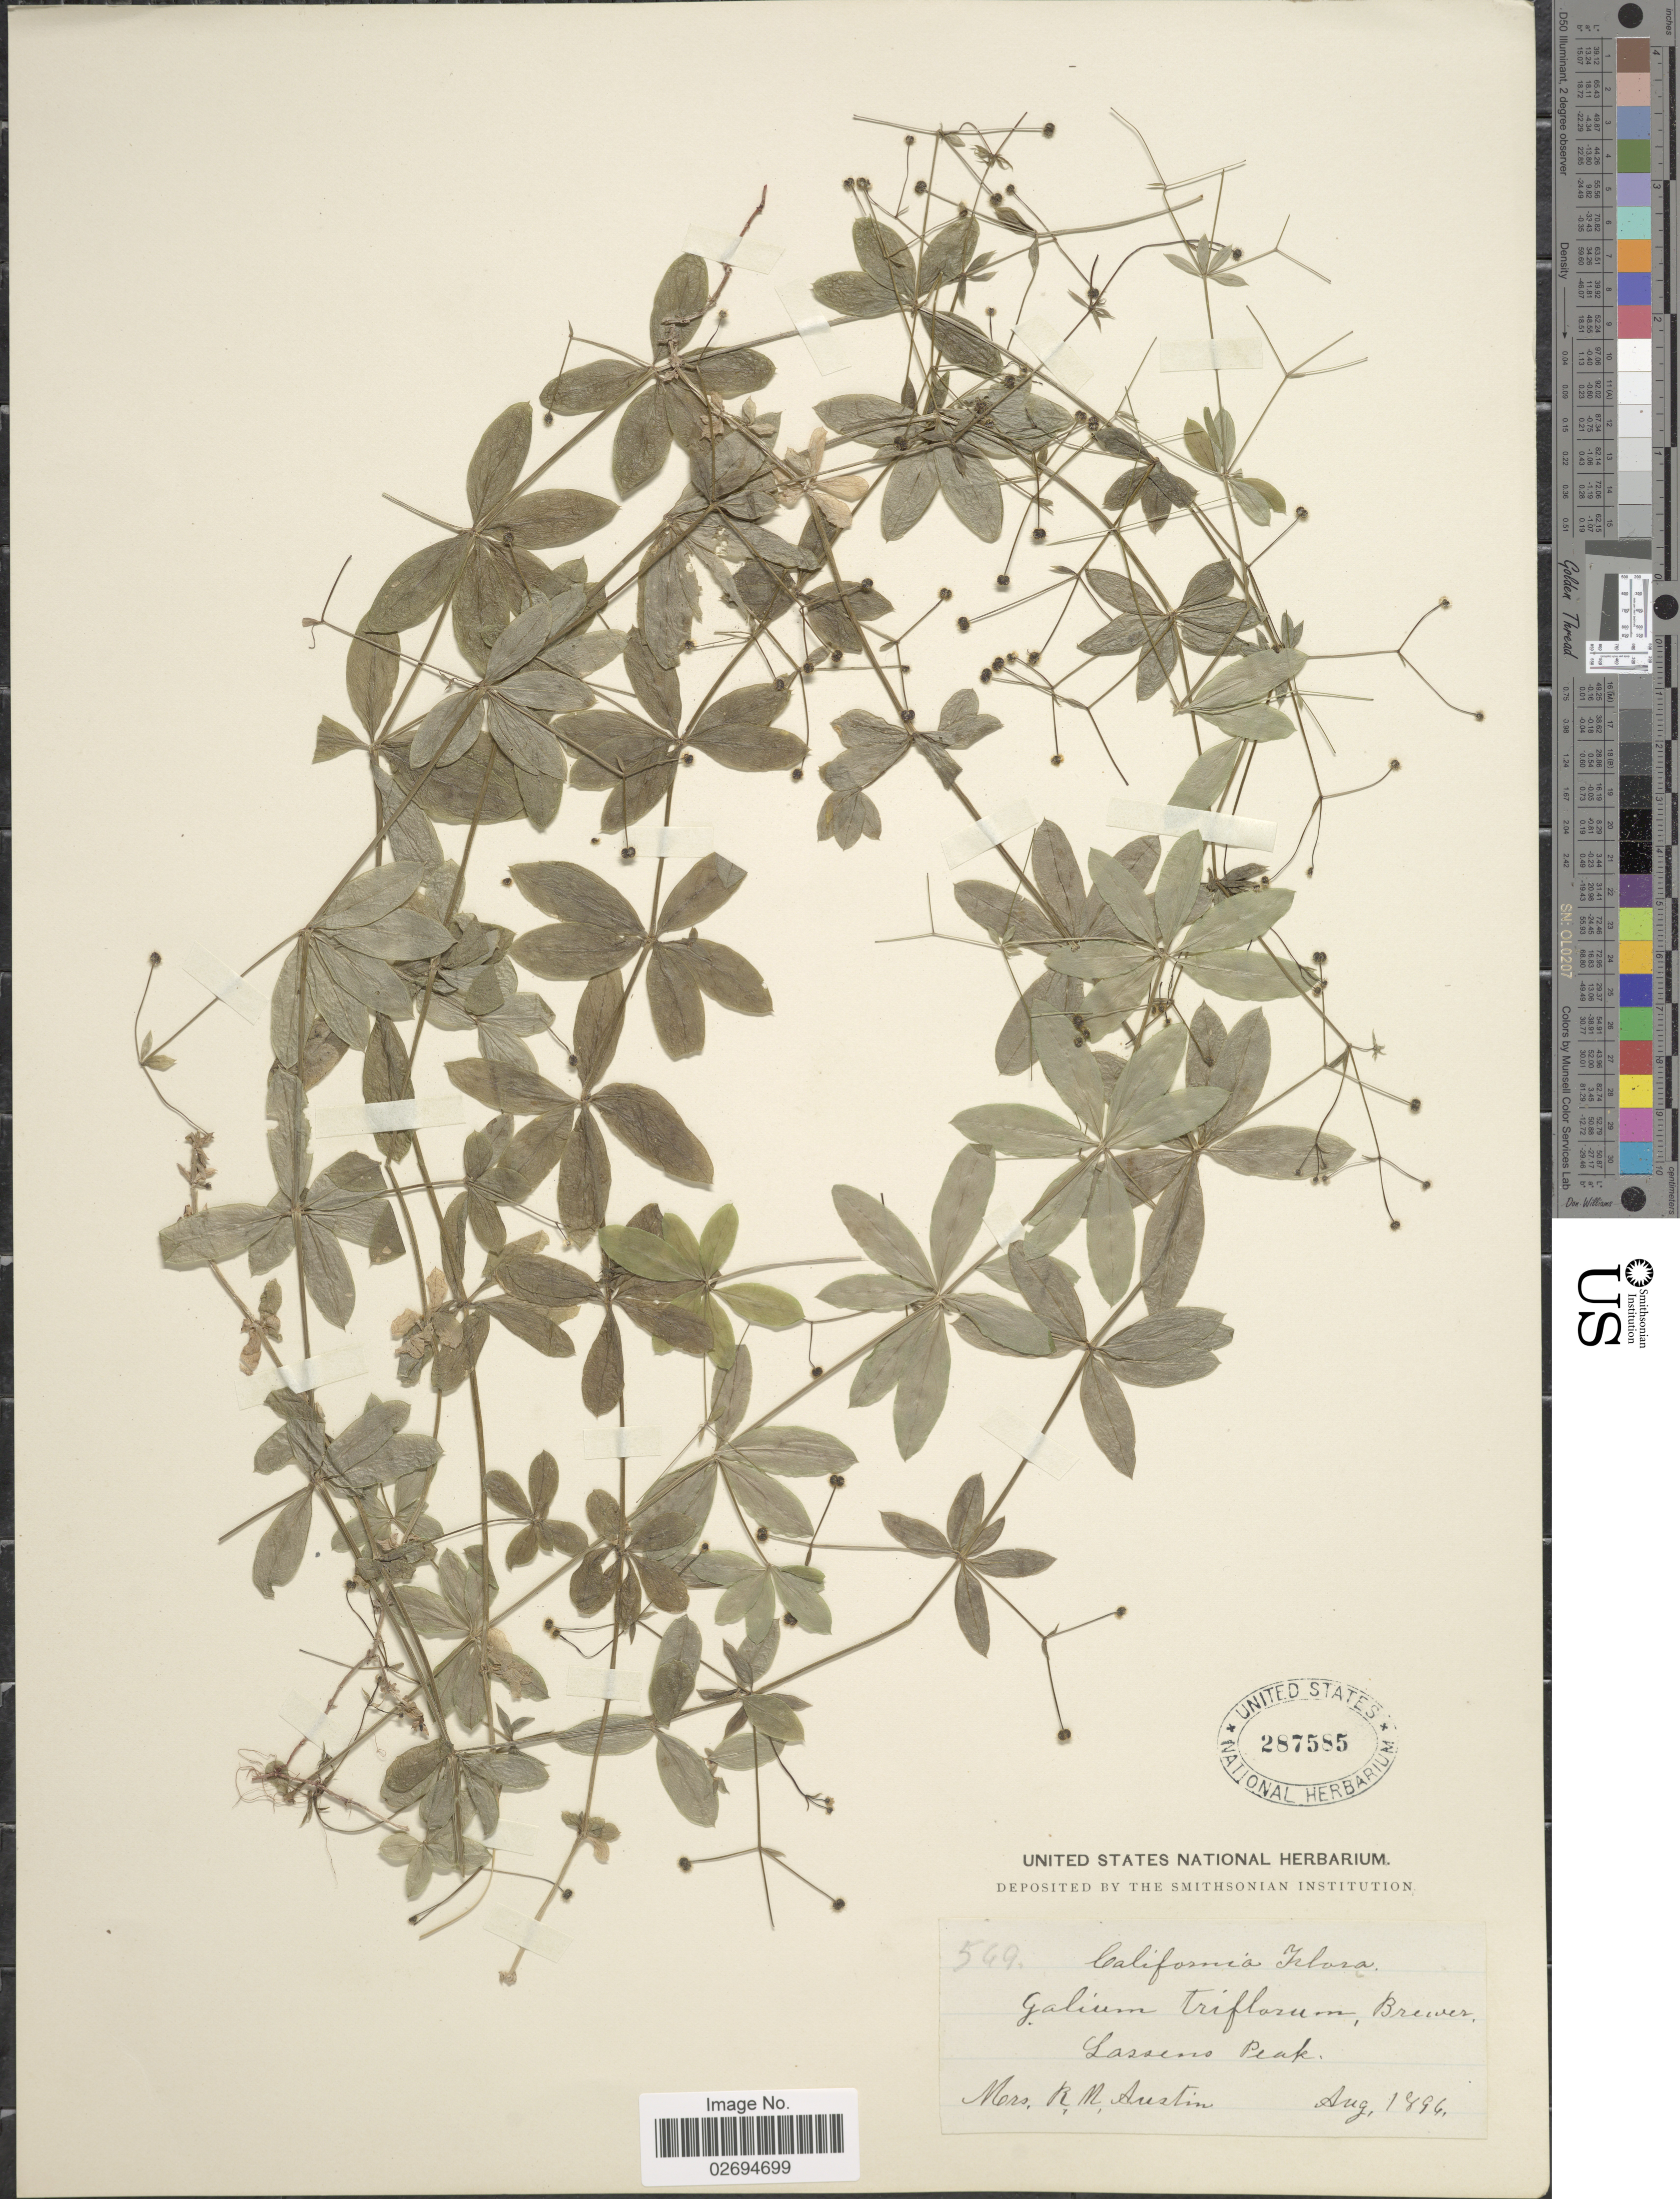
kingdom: Plantae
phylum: Tracheophyta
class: Magnoliopsida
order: Gentianales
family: Rubiaceae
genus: Galium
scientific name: Galium triflorum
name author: Michx.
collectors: R. Austin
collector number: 549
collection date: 1896-08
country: United States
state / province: California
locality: Lassens Peak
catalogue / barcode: US 287585